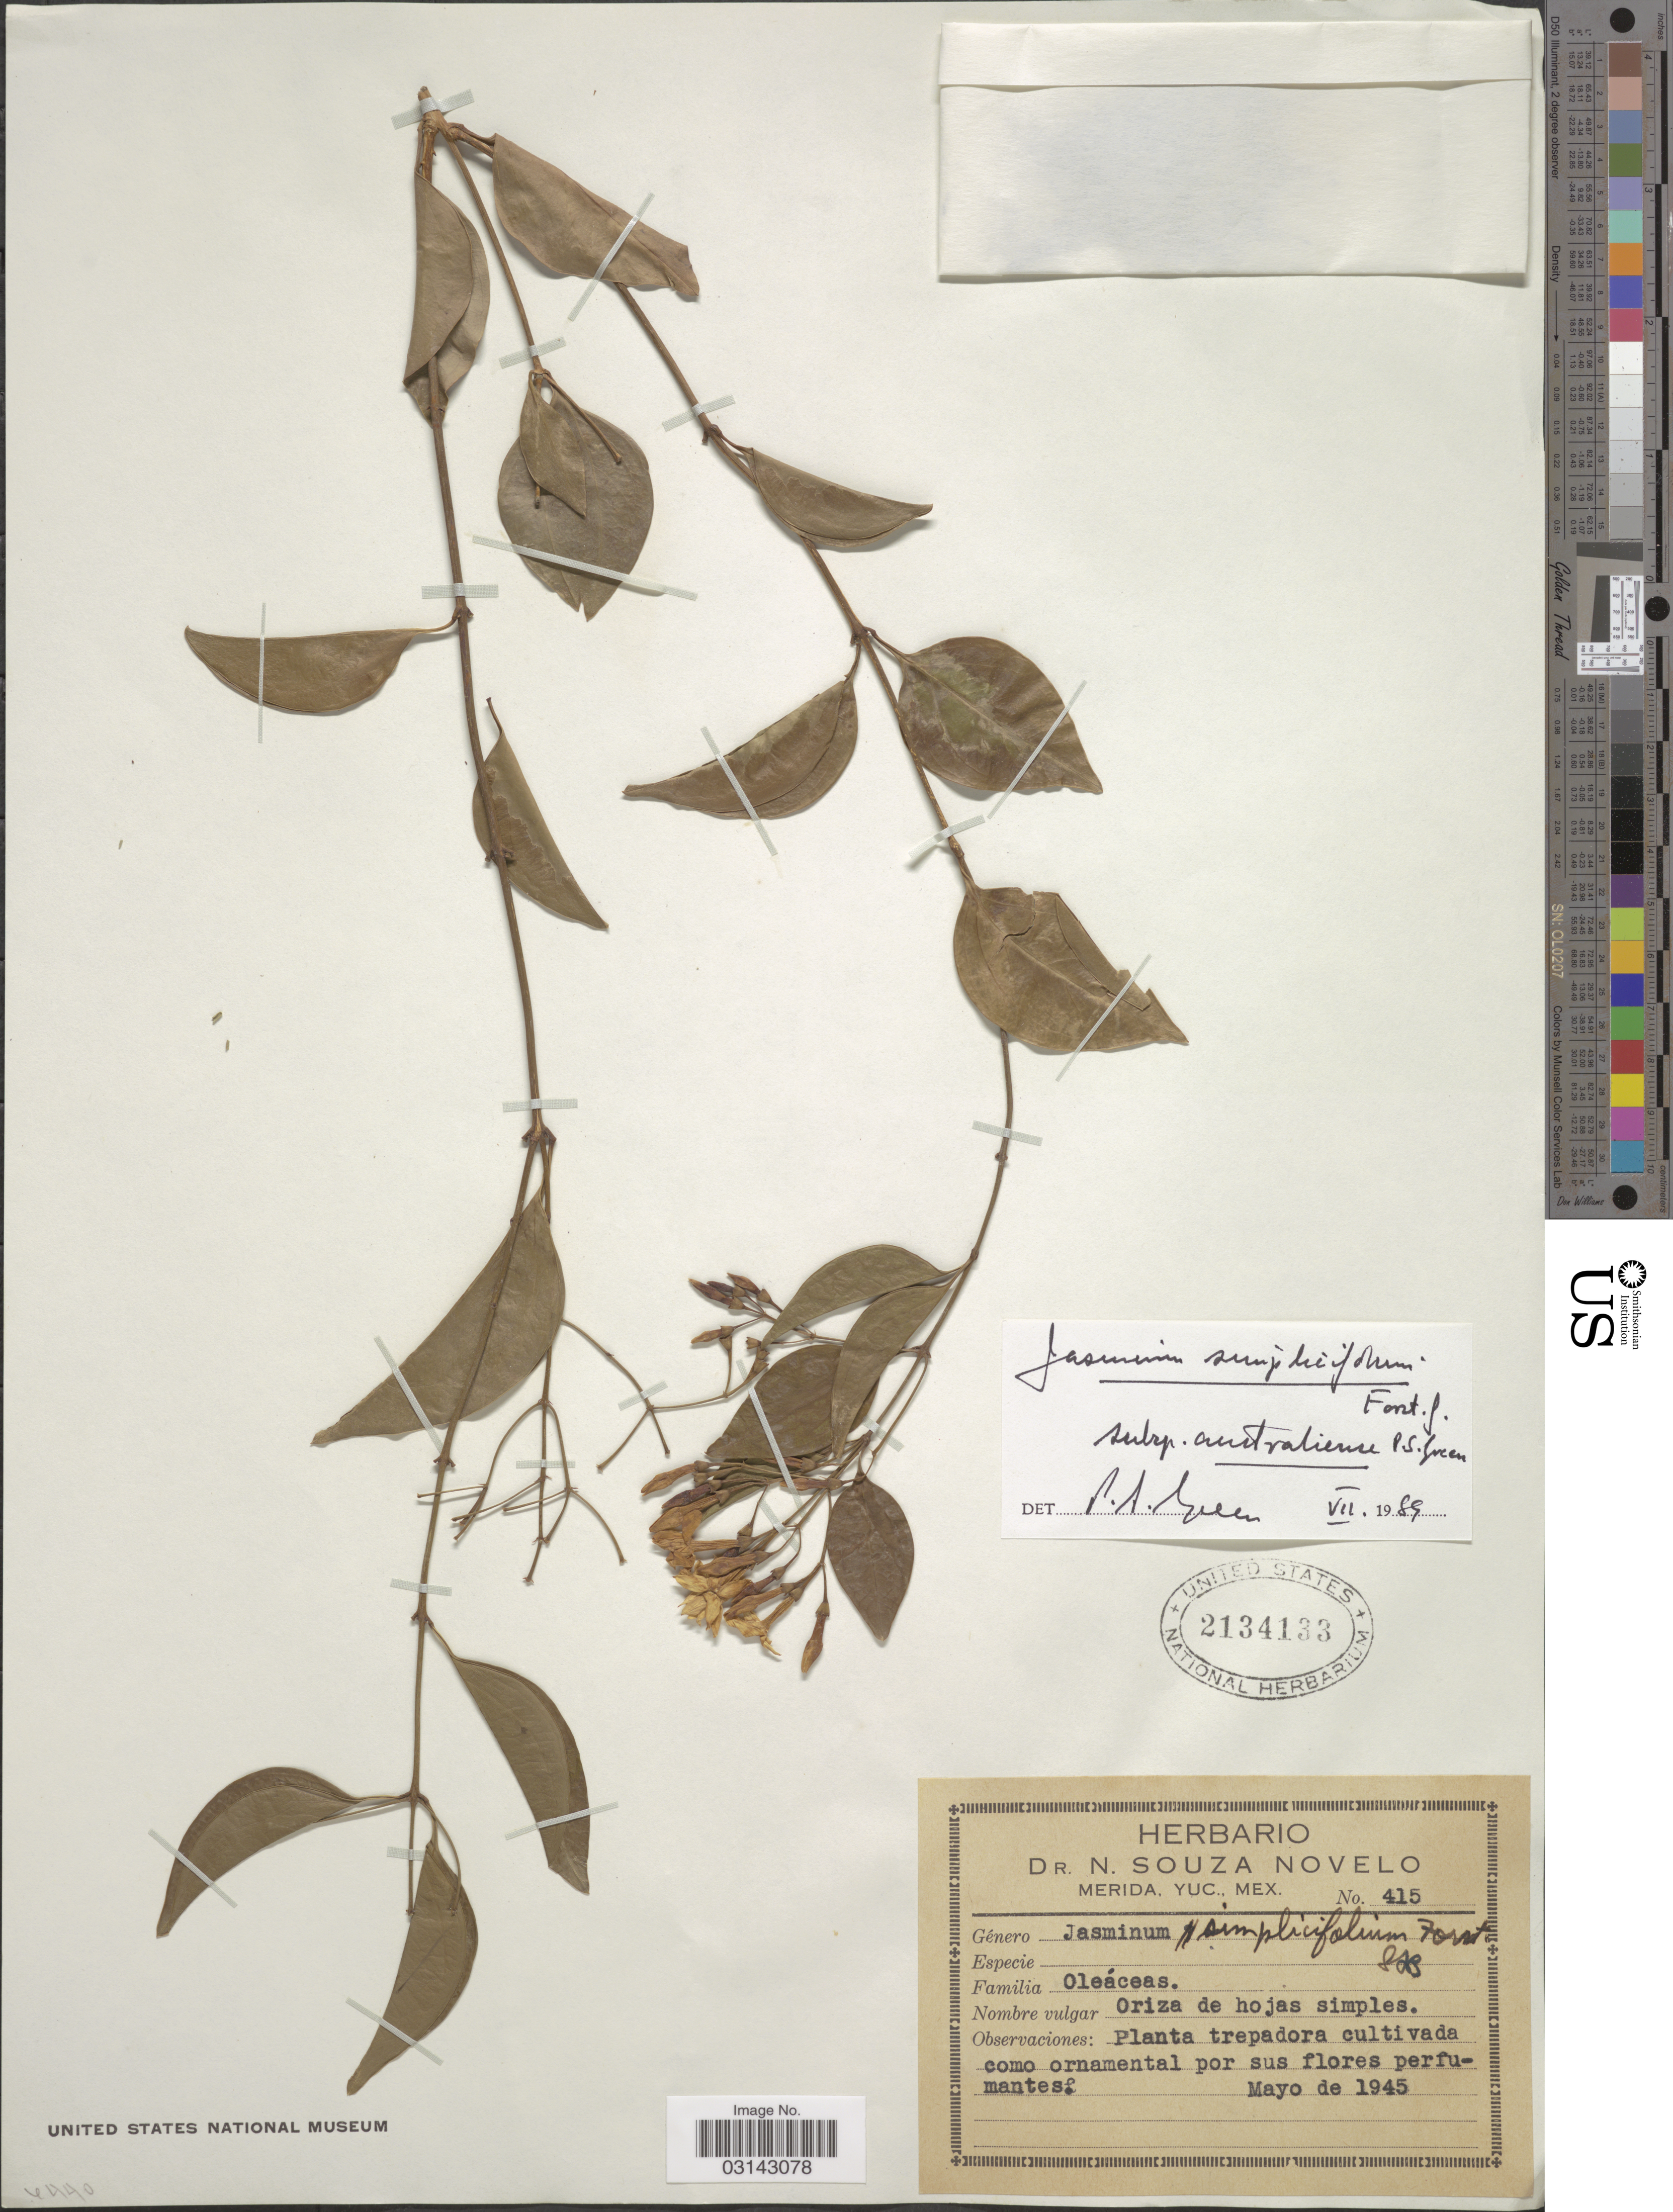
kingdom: Plantae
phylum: Tracheophyta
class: Magnoliopsida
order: Lamiales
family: Oleaceae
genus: Jasminum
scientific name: Jasminum simplicifolium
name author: G. Forst.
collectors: N. Souza Novelo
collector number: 415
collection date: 1945-05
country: Mexico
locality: Planta trepadora cultivada como ornamental por sus flores perfumantes.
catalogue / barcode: US 2134133